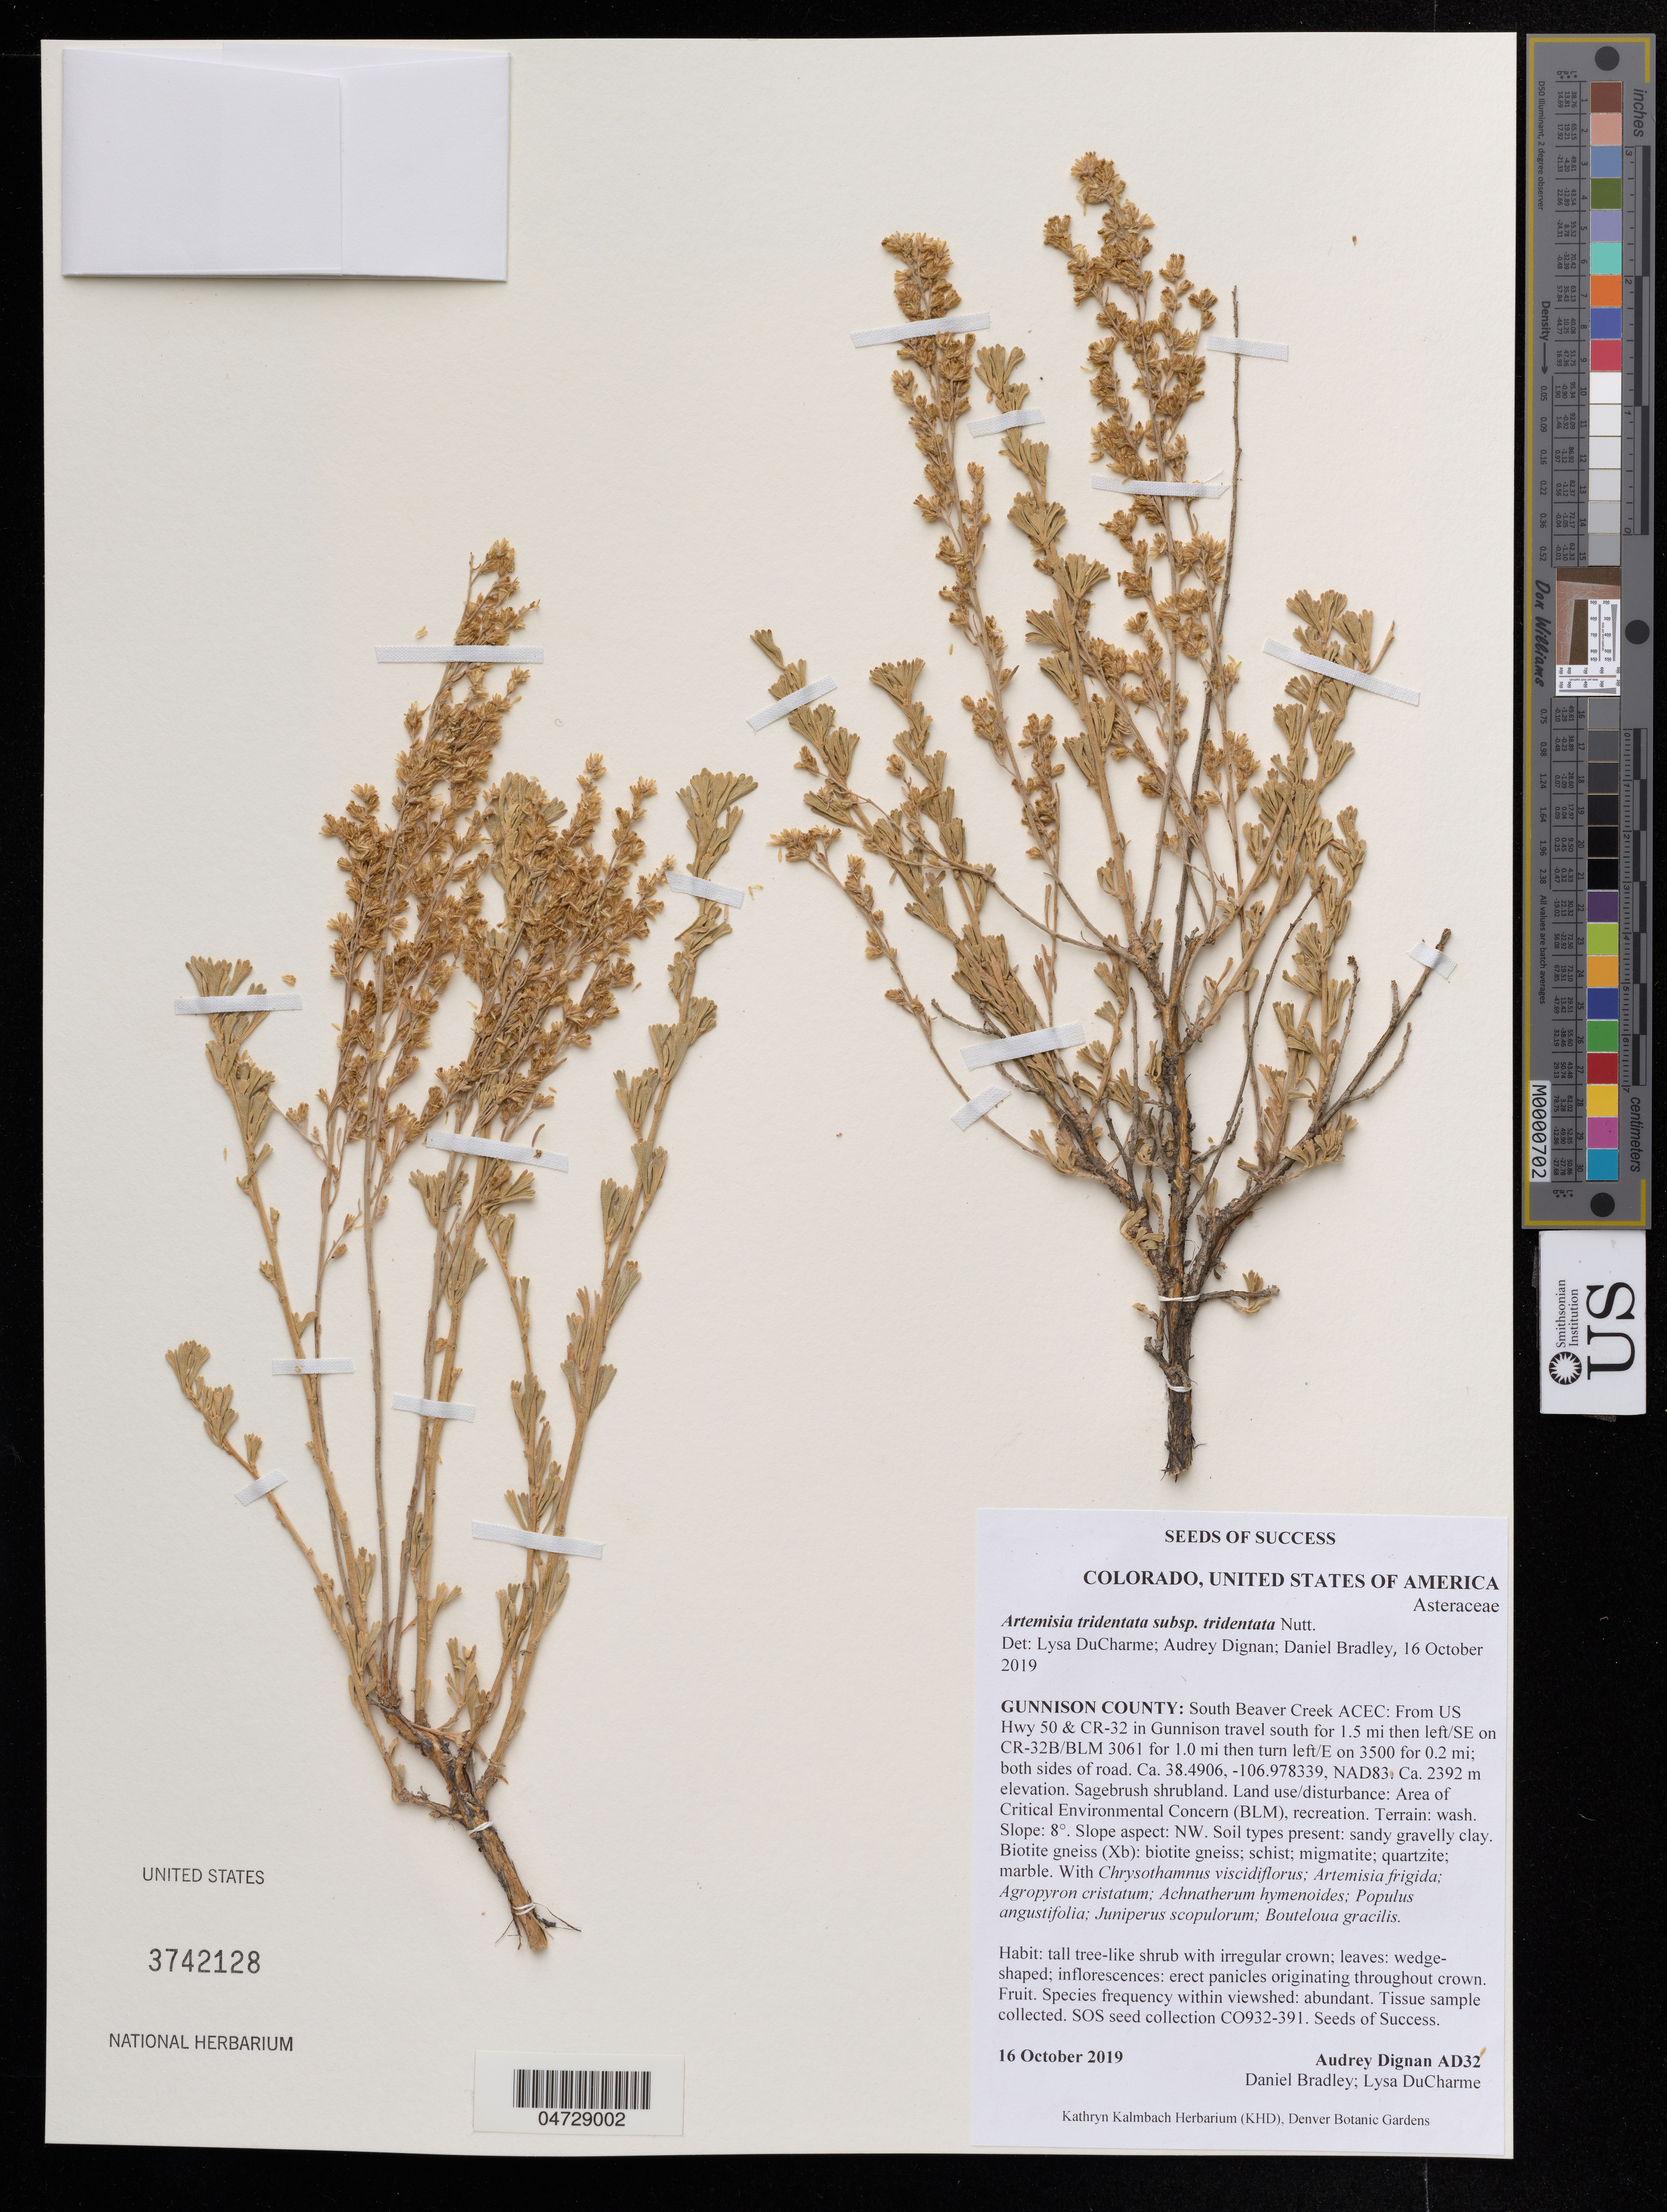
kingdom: Plantae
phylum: Tracheophyta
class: Magnoliopsida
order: Asterales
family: Asteraceae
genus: Artemisia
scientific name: Artemisia tridentata subsp. tridentata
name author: Nutt.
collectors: A. Dignan, D. Bradley & L. DuCharme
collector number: AD32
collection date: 2019-10-16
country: United States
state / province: Colorado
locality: Gunnison County: South Beaver Creek ACEC.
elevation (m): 2392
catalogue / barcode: US 3742128